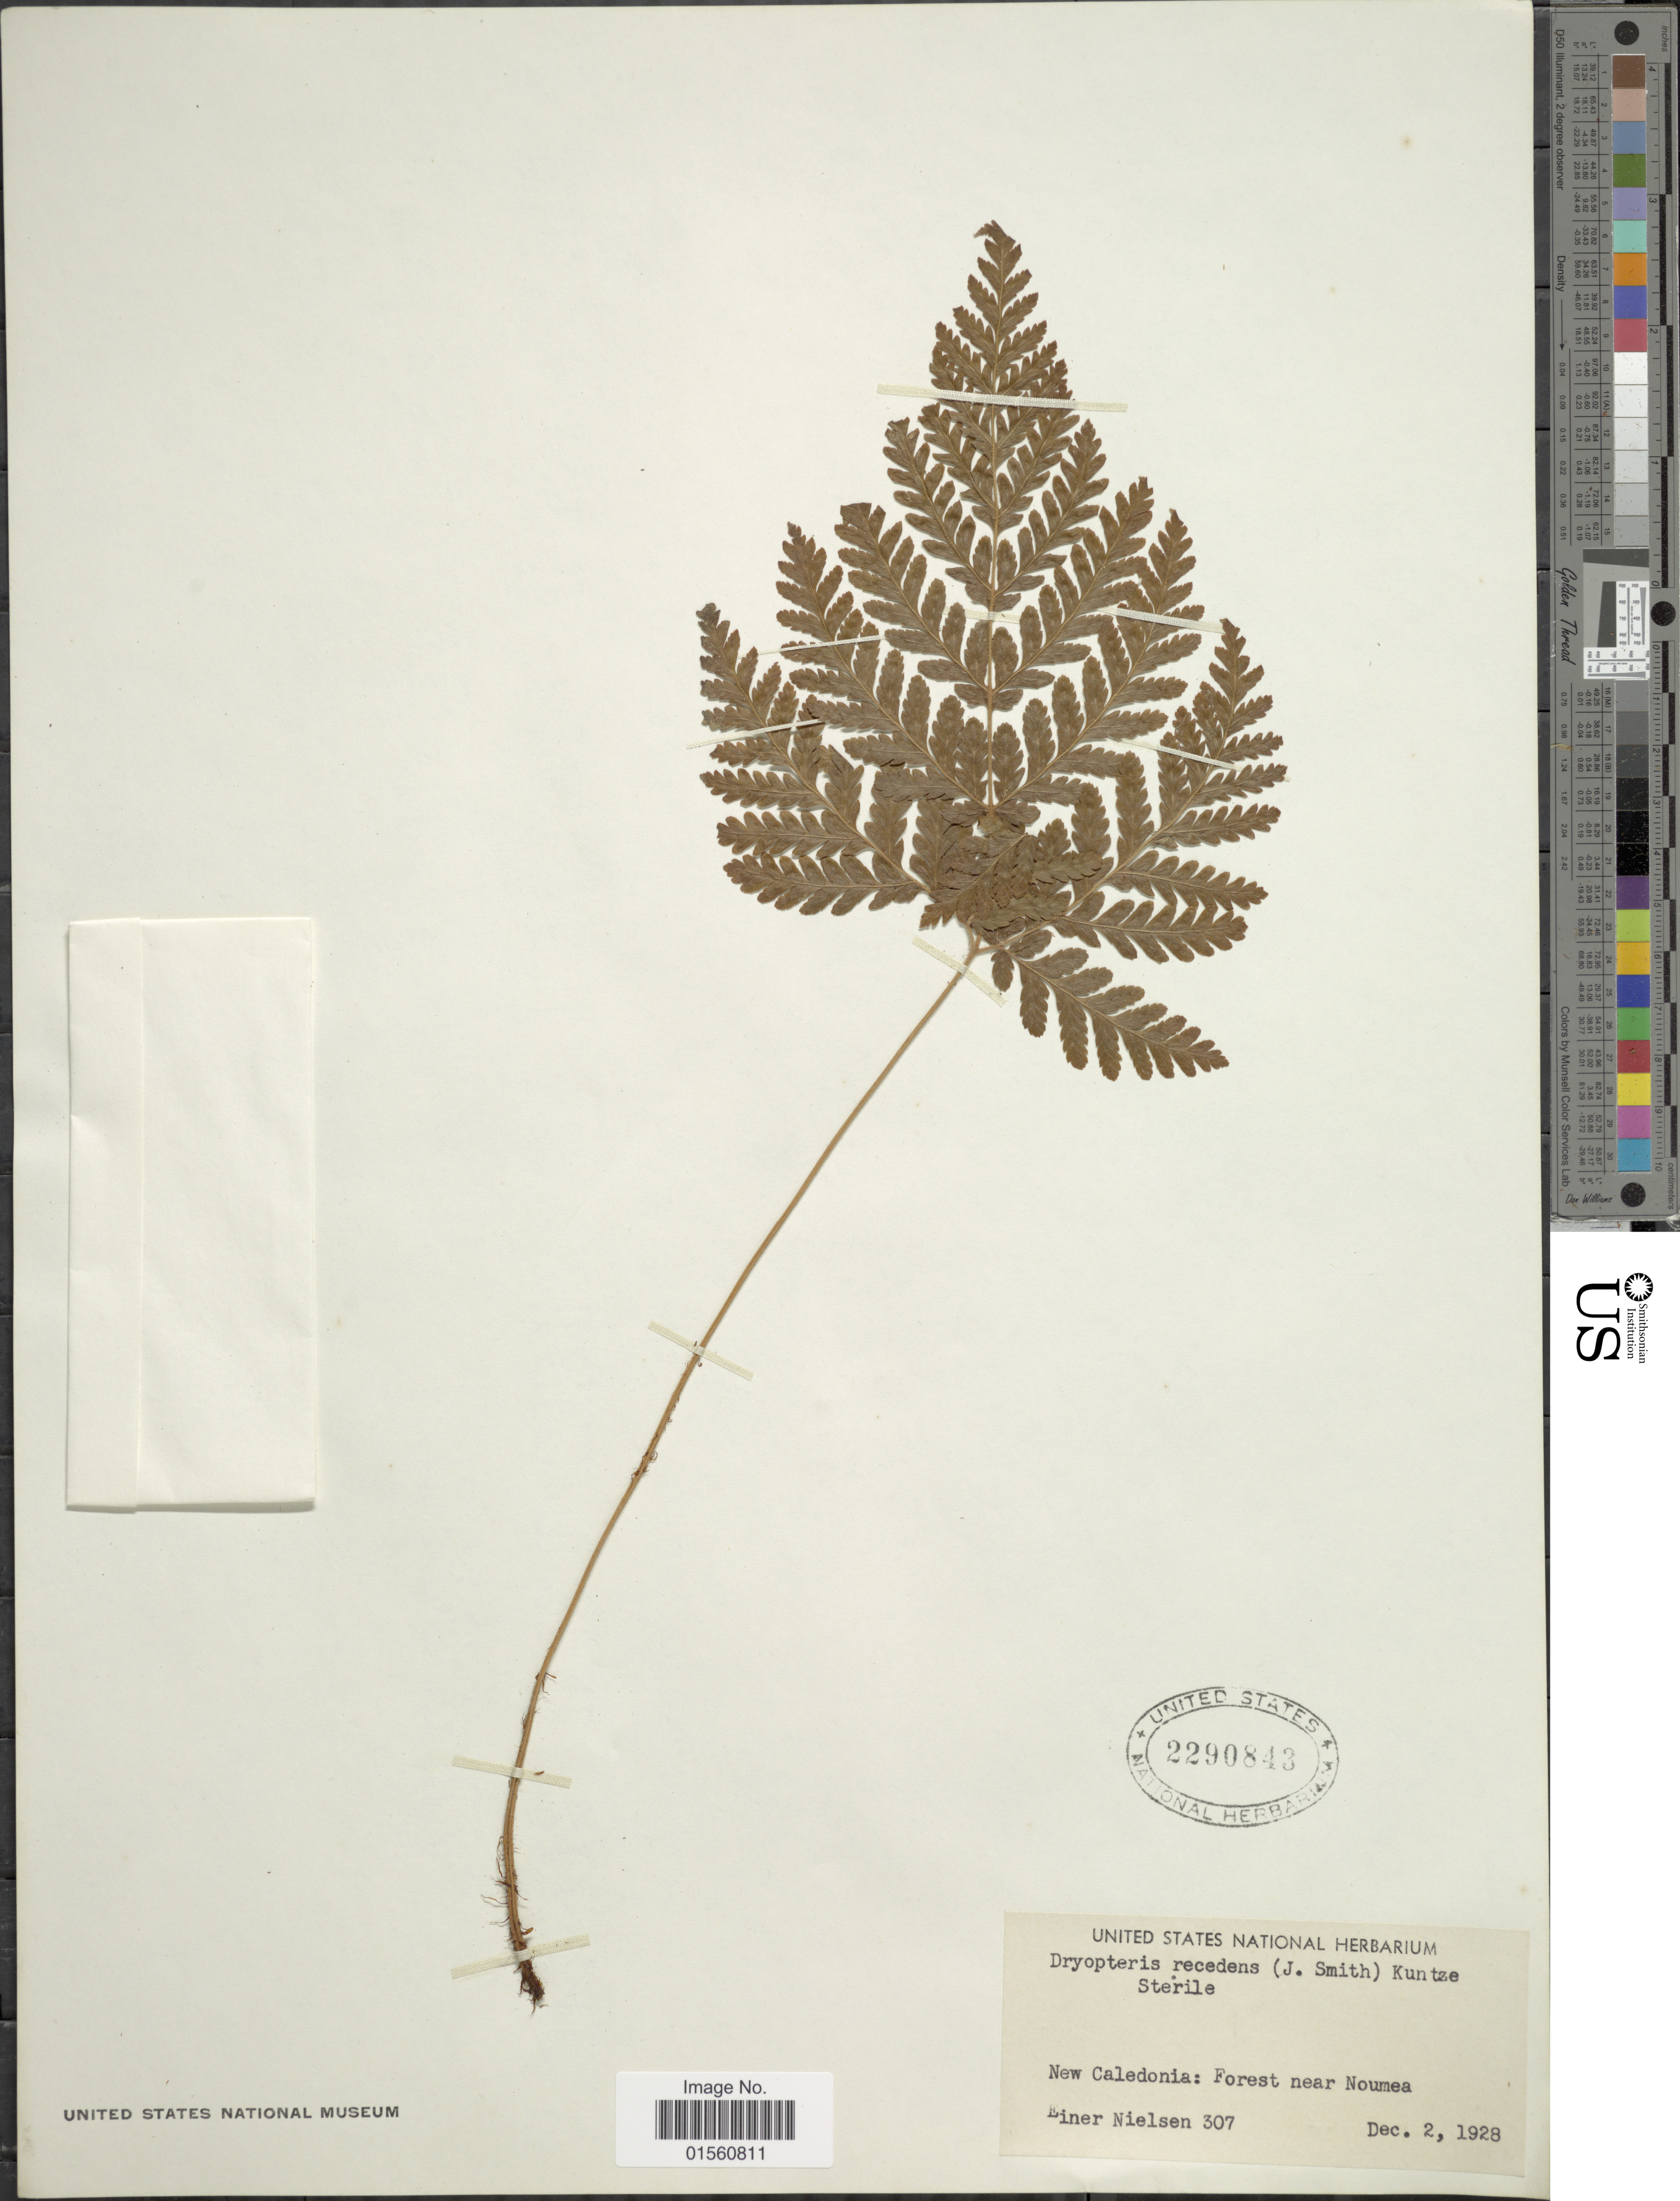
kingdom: Plantae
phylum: Tracheophyta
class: Polypodiopsida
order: Polypodiales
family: Dryopteridaceae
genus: Lastreopsis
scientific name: Lastreopsis tenera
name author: (R. Br.) Tindale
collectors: E. Nielsen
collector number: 307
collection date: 1928-12-02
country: New Caledonia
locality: Forest near Noumea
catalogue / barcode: US 2290843